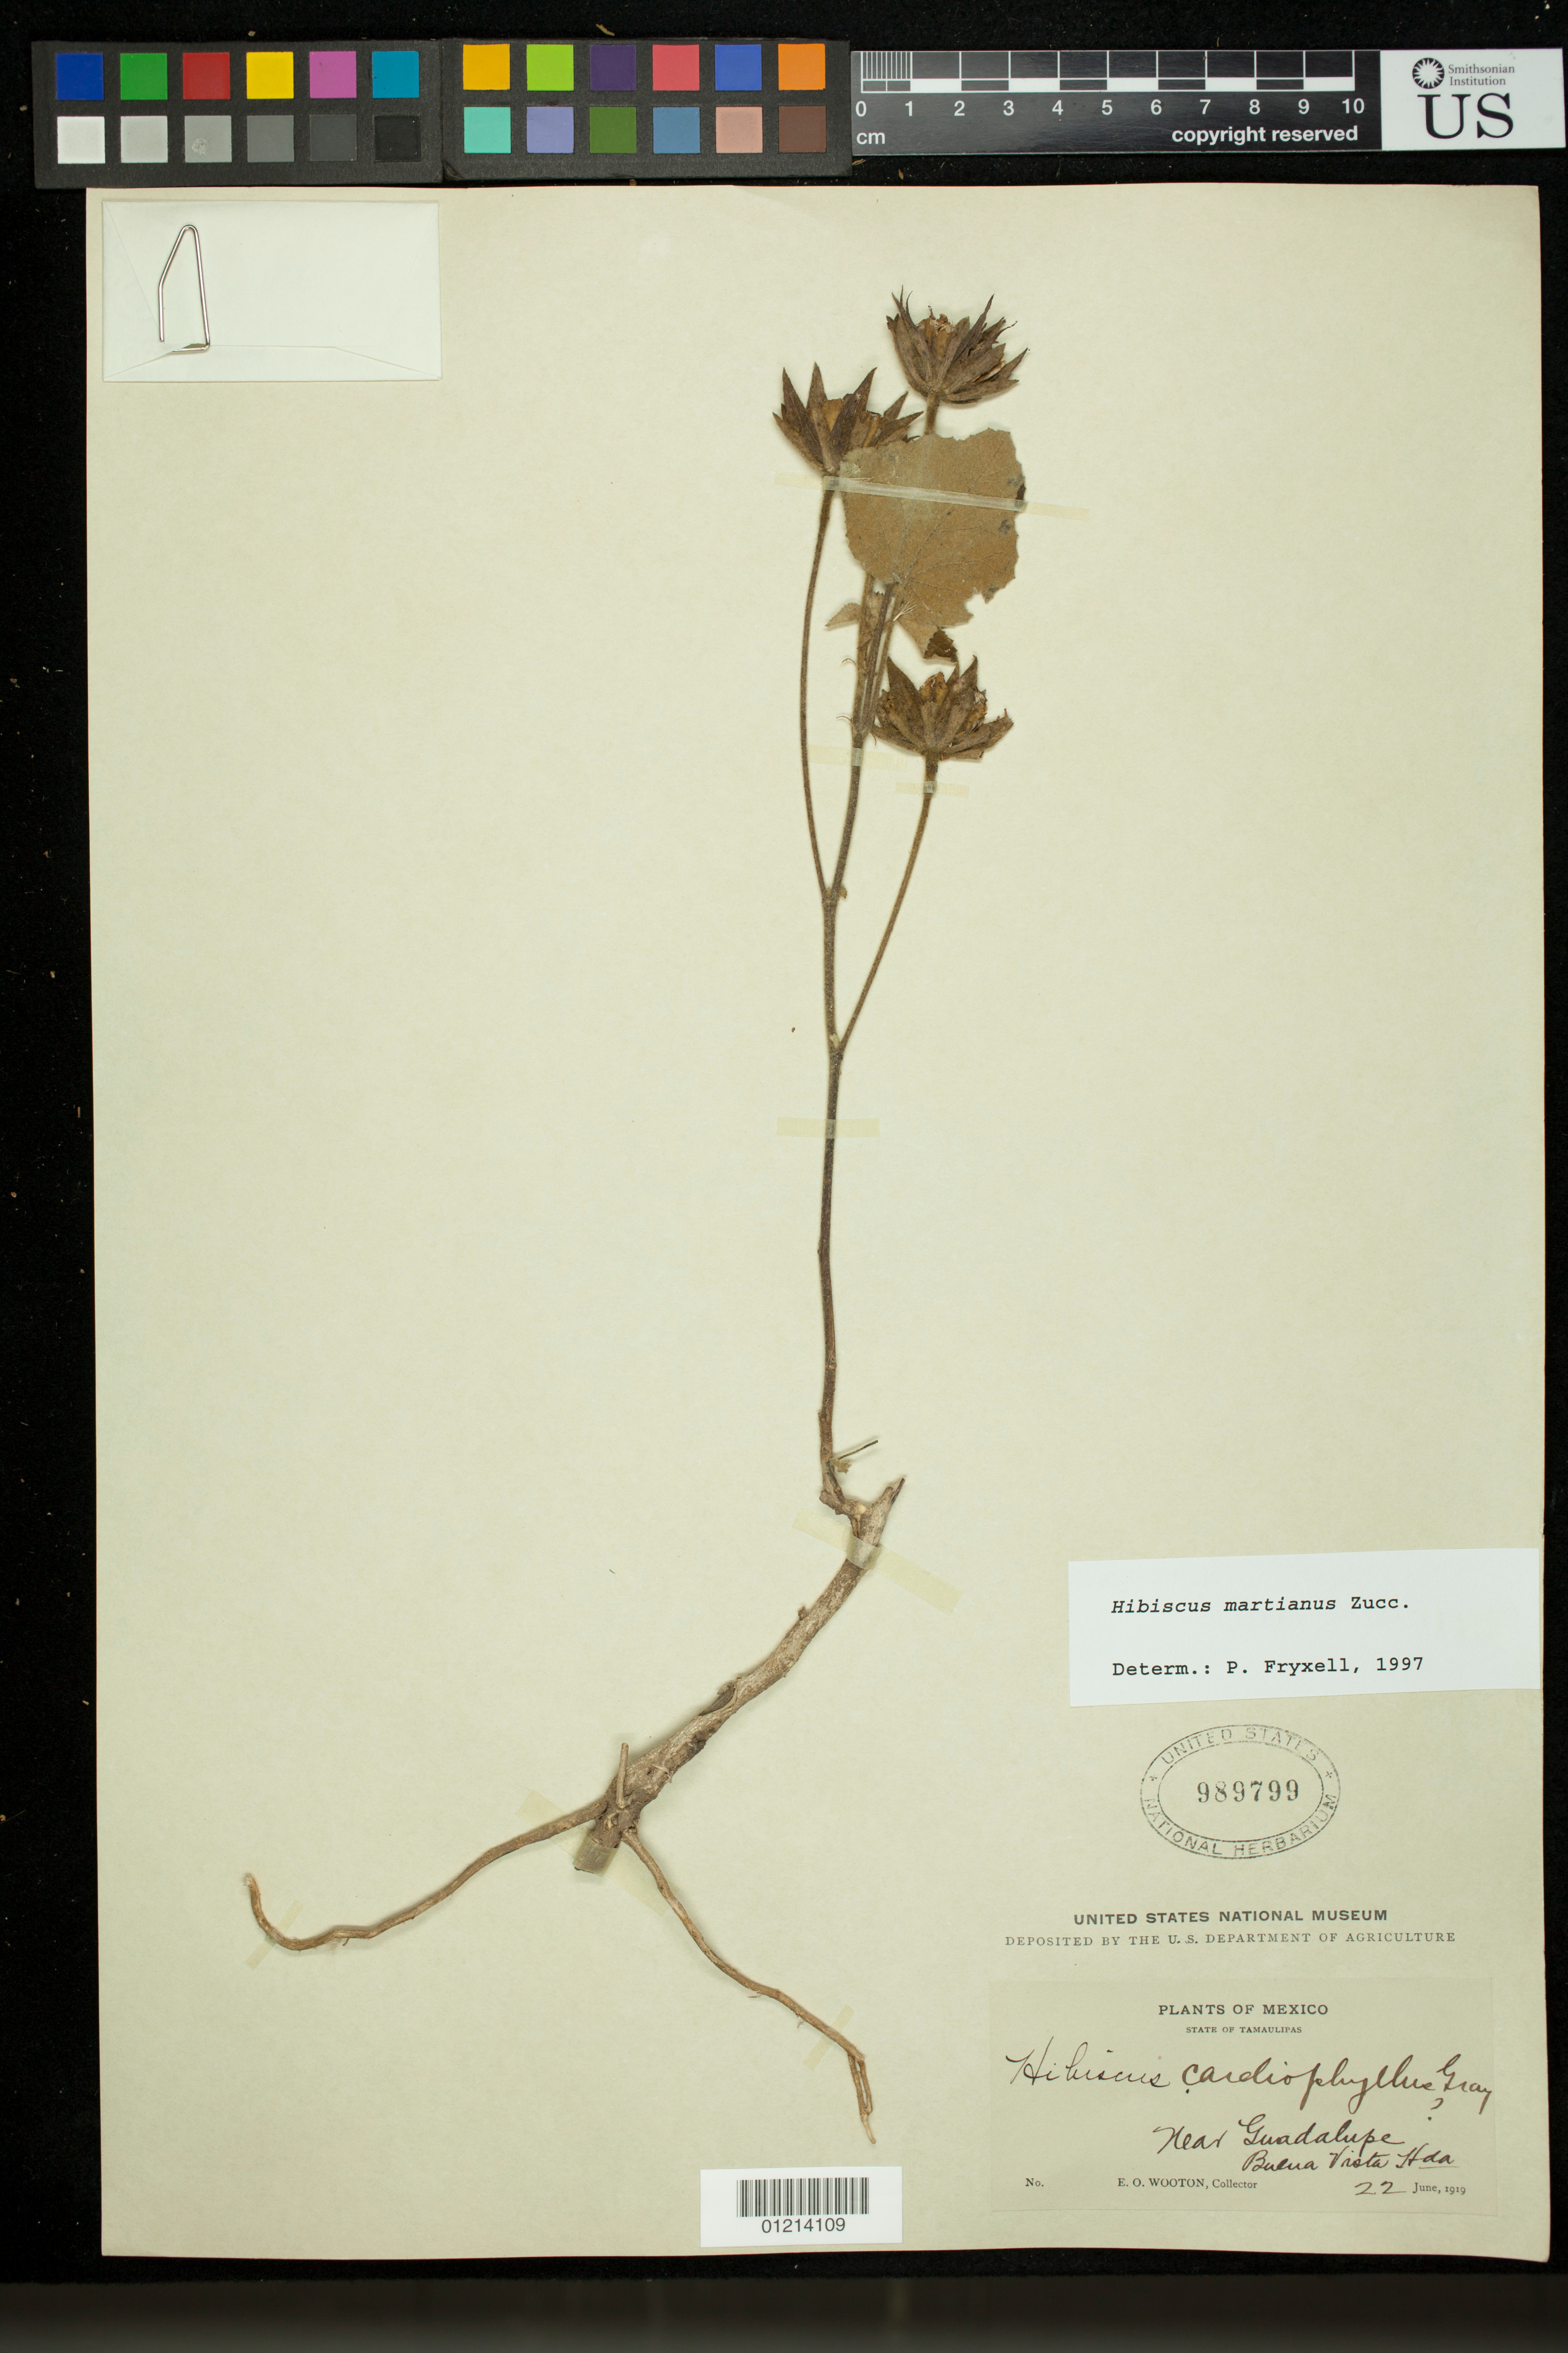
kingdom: Plantae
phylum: Tracheophyta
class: Magnoliopsida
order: Malvales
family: Malvaceae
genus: Hibiscus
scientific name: Hibiscus martianus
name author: Zucc.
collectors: E. O. Wooton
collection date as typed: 22 Jun 1919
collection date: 1919-06-22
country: Mexico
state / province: Tamaulipas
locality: Near Guadalupe; buena vista hda.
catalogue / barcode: US 989799